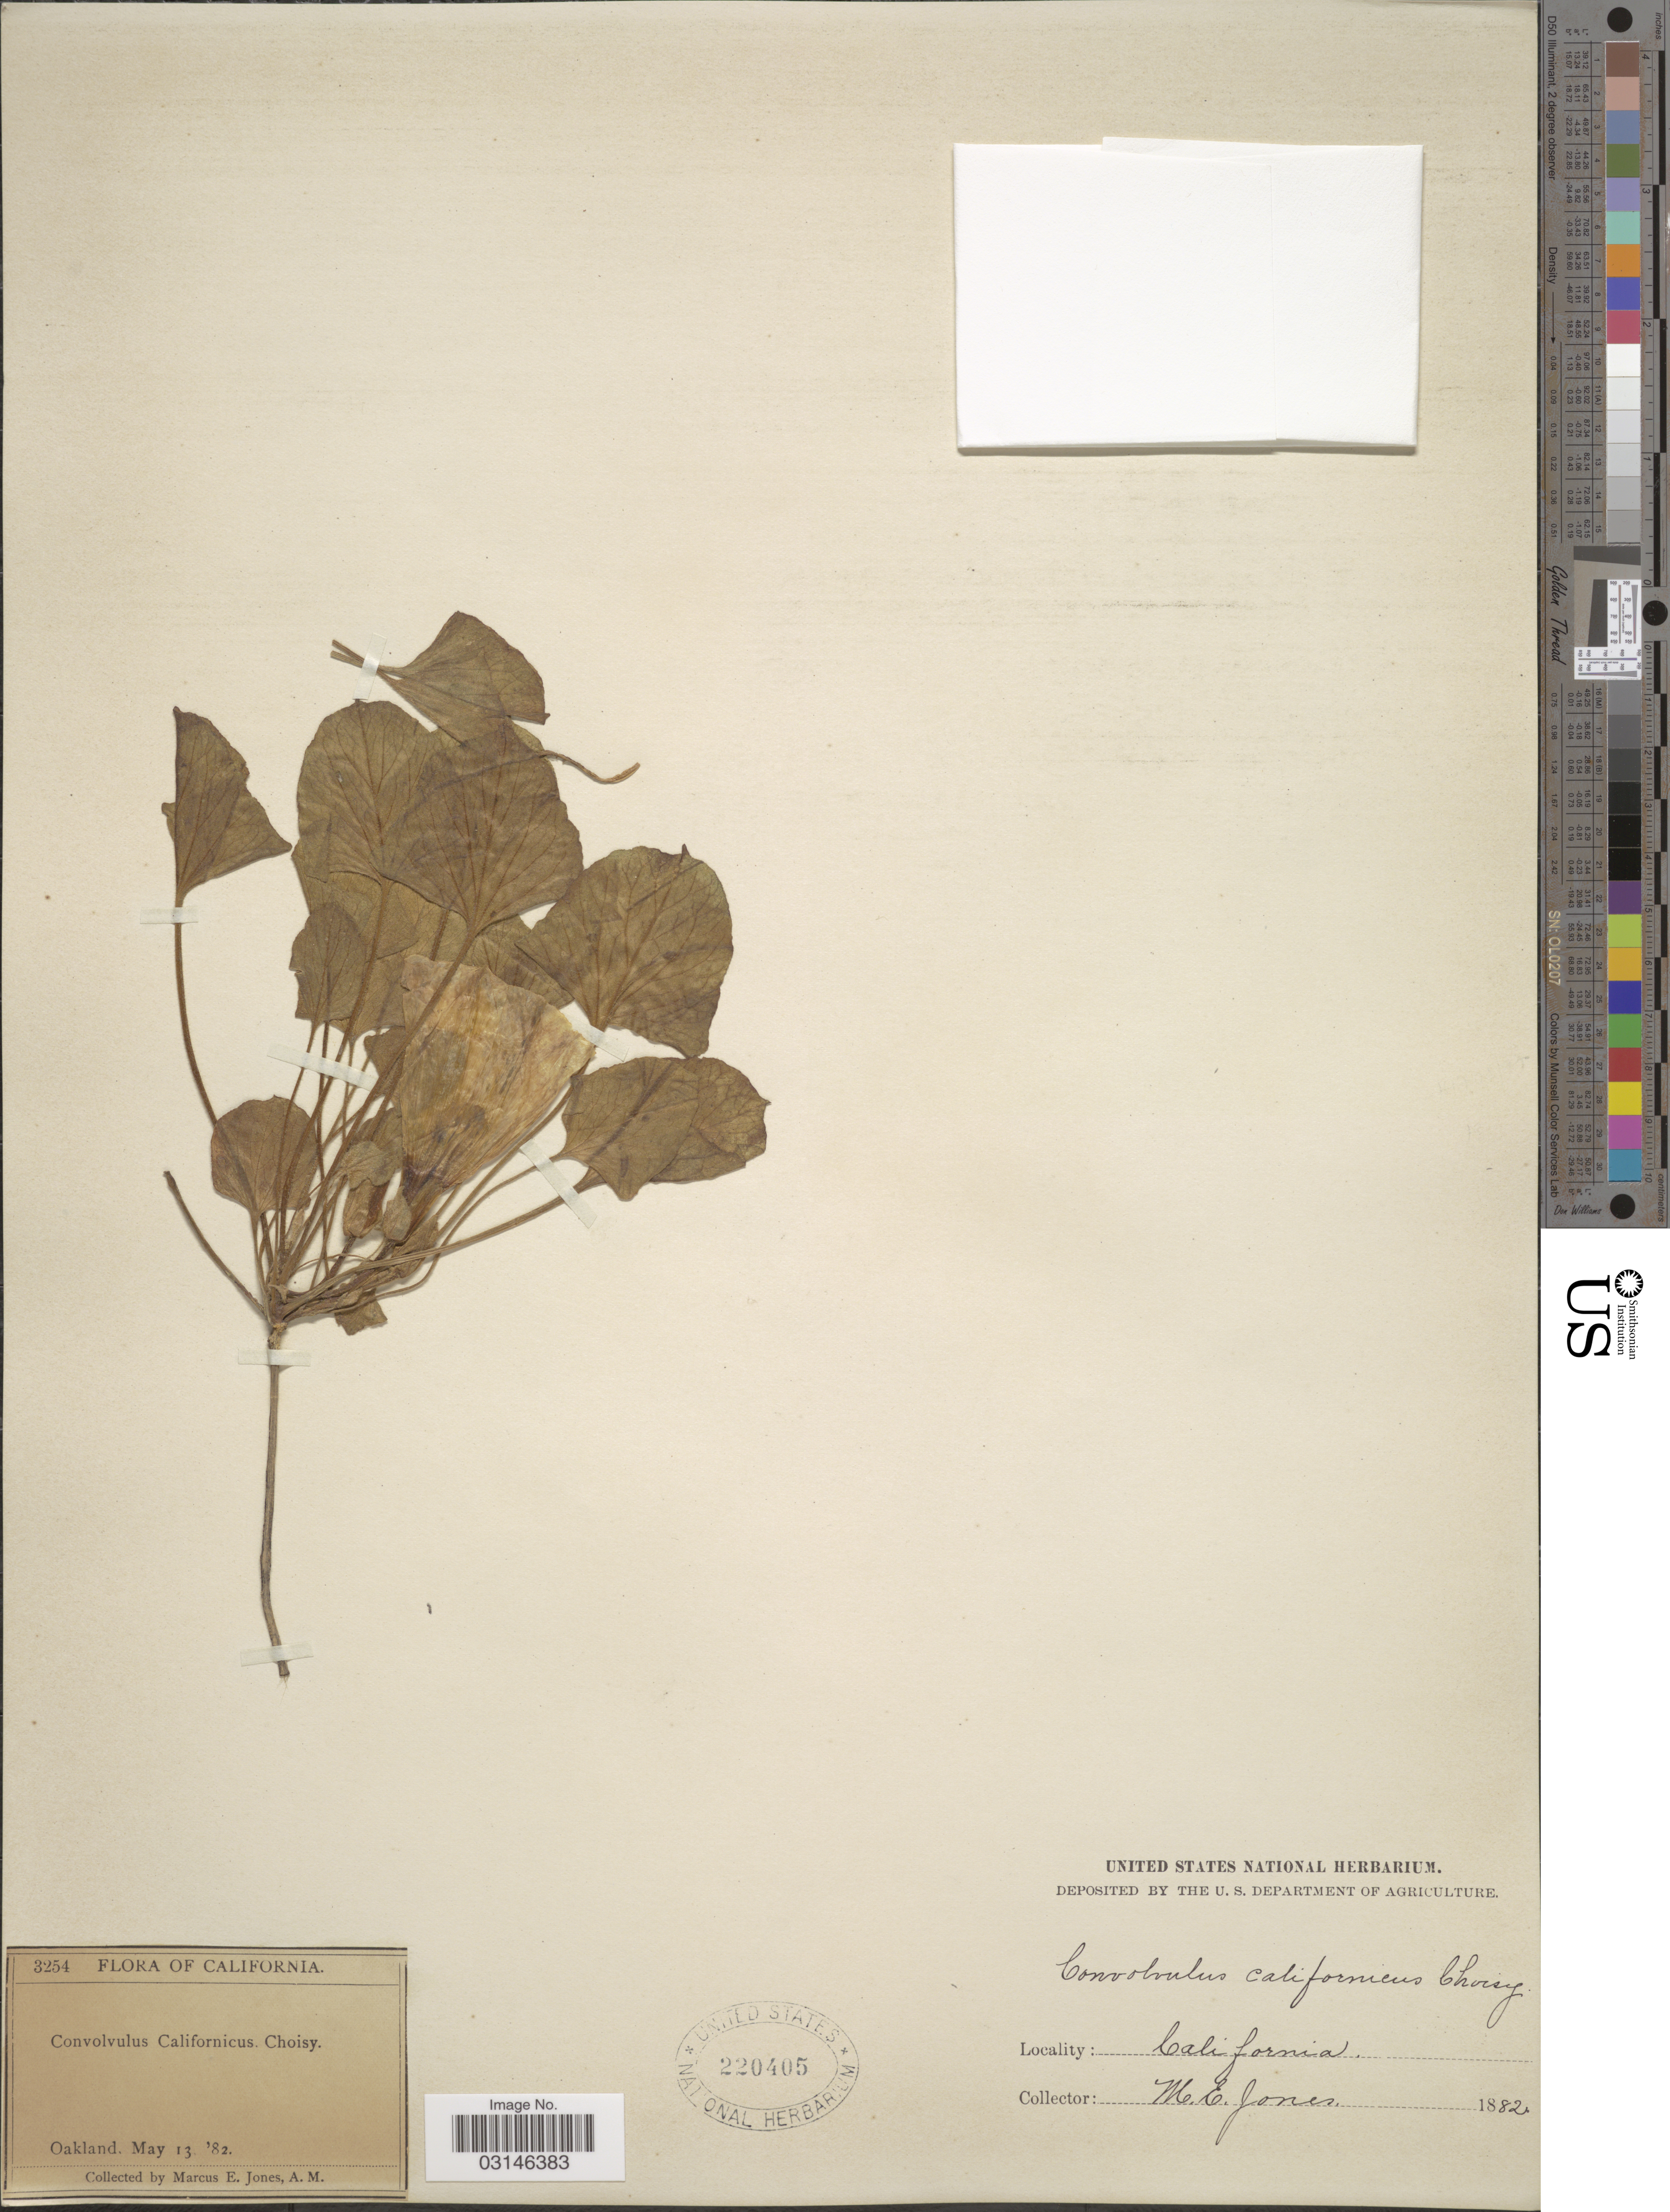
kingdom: Plantae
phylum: Tracheophyta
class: Magnoliopsida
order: Solanales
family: Convolvulaceae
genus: Calystegia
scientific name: Calystegia subacaulis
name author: Hook. & Arn.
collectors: M. E. Jones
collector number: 3254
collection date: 1882-05-13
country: United States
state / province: California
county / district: Alameda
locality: Oakland.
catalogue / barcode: US 220405